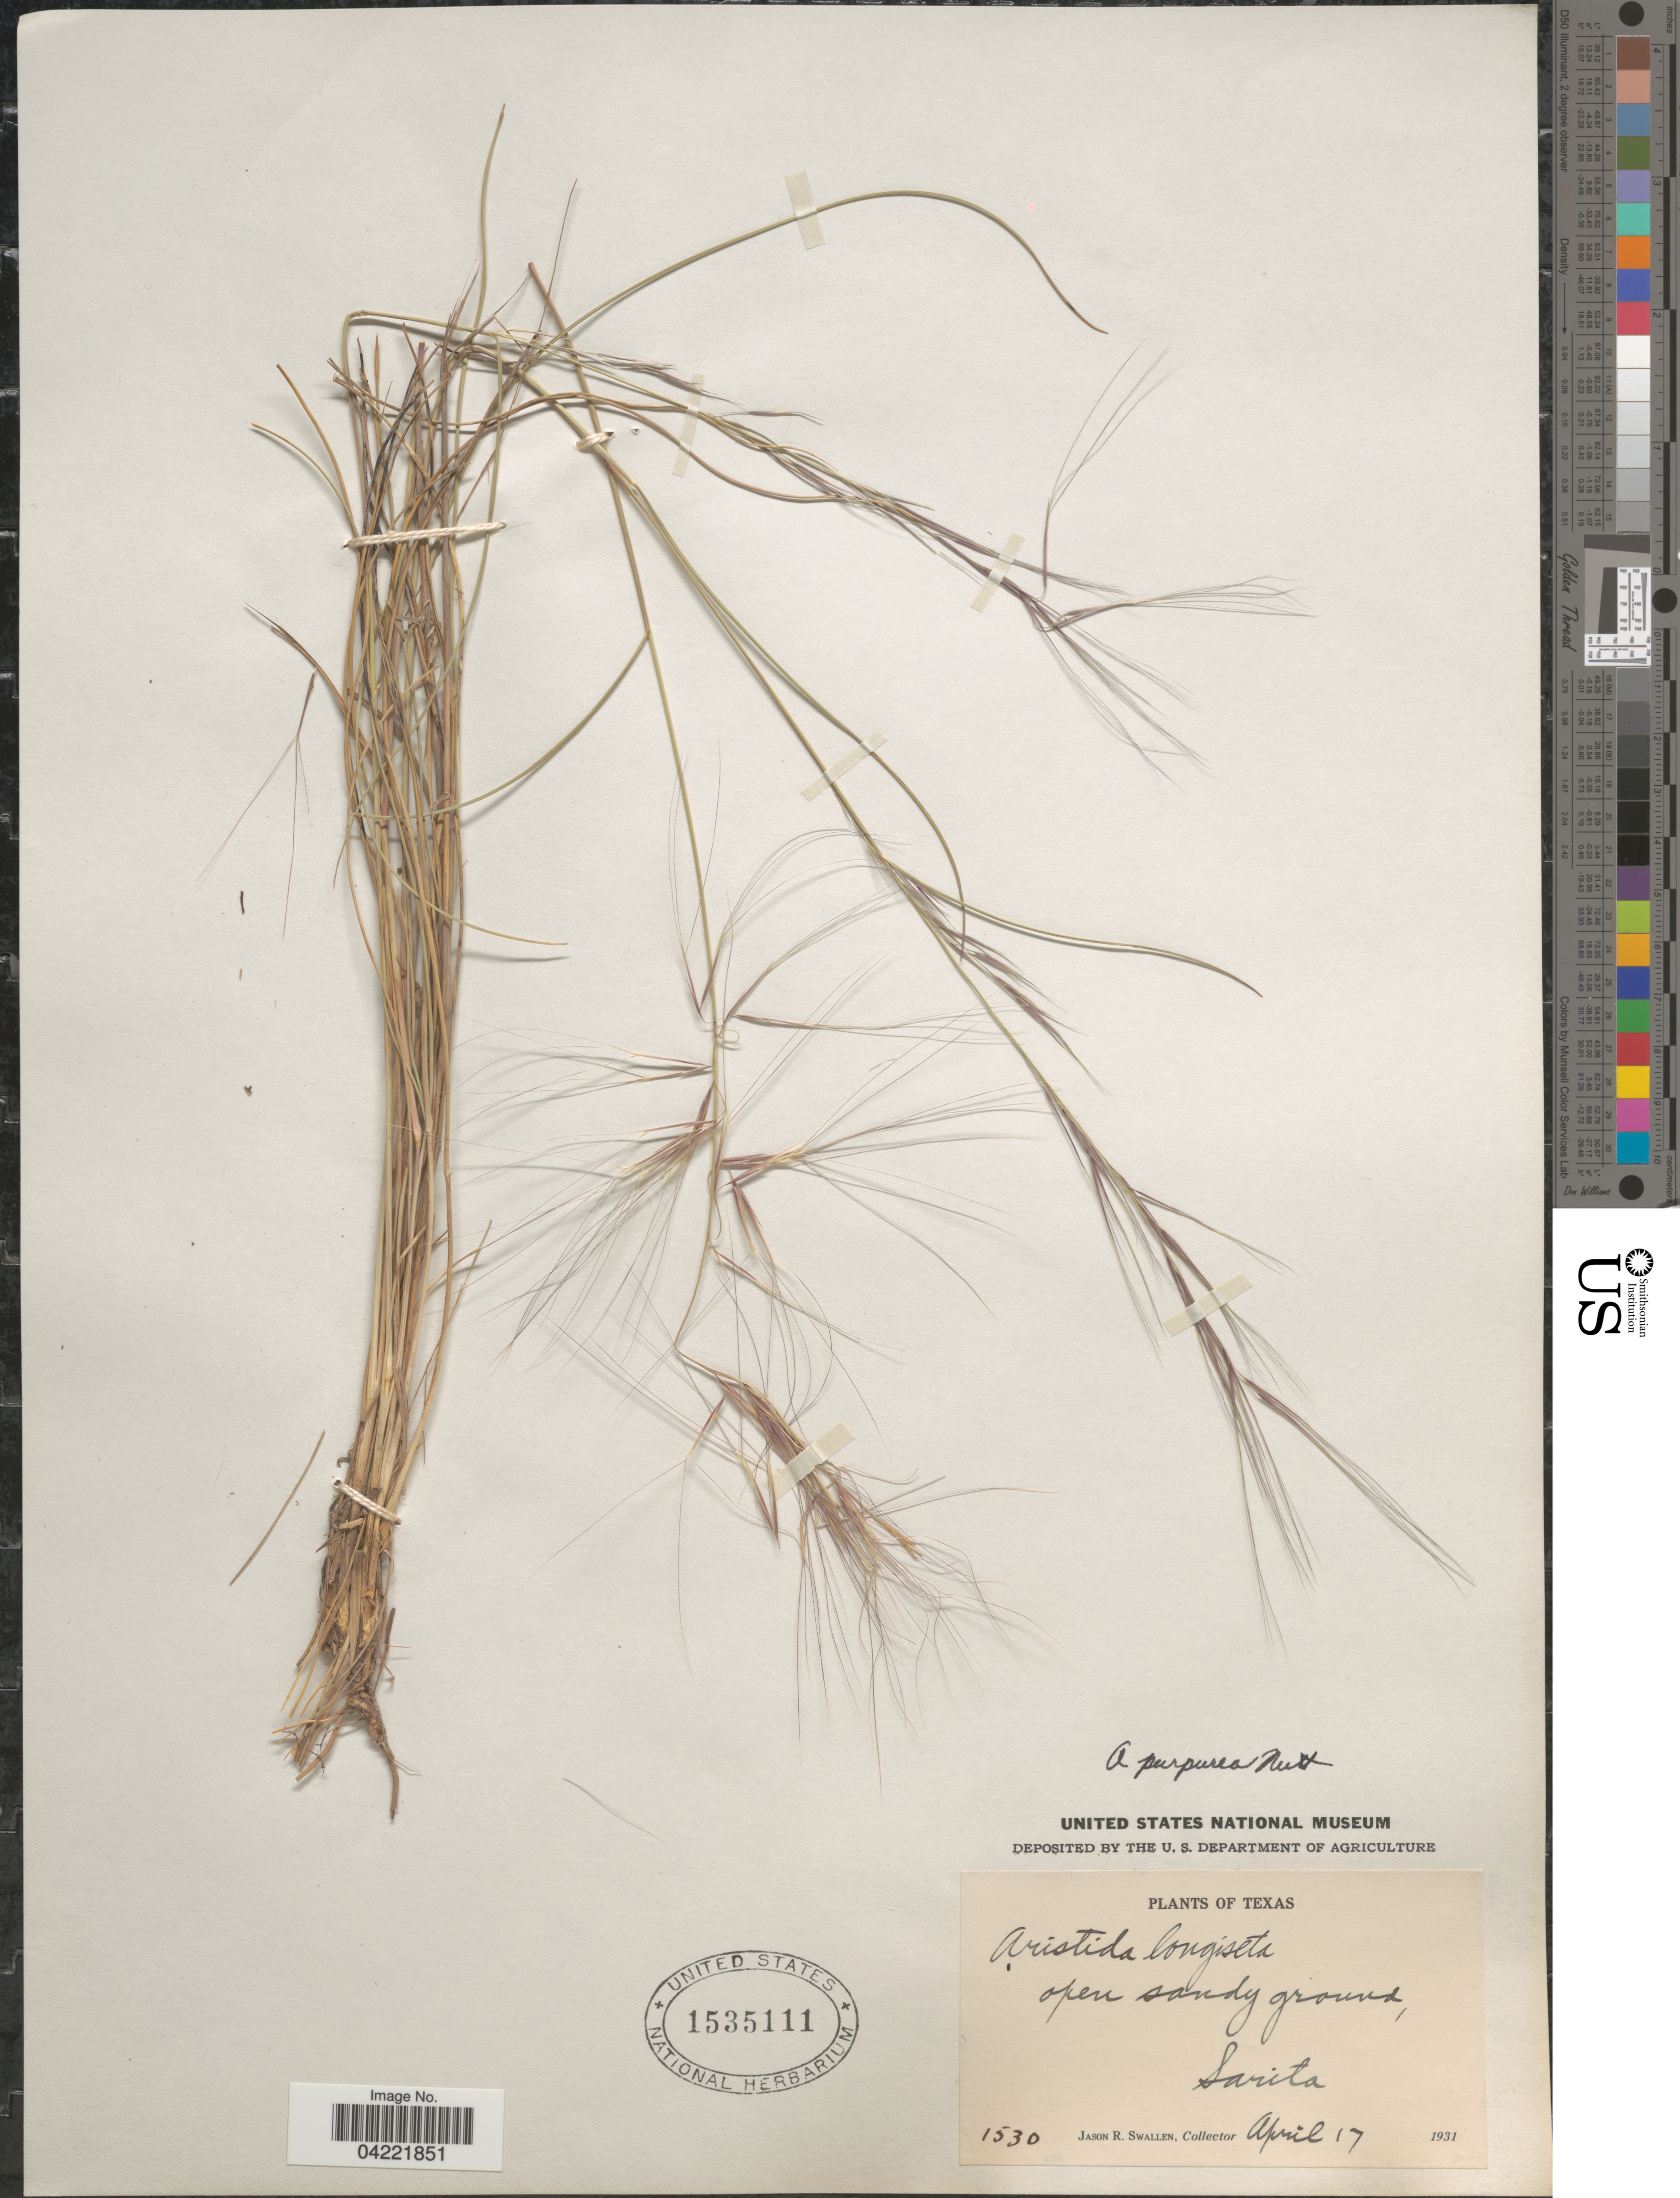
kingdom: Plantae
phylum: Tracheophyta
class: Liliopsida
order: Poales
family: Poaceae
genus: Aristida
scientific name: Aristida purpurea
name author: Nutt.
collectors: J. R. Swallen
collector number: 1530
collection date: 1931-04-17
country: United States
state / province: Texas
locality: Open sandy ground, Sarita.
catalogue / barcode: US 1535111